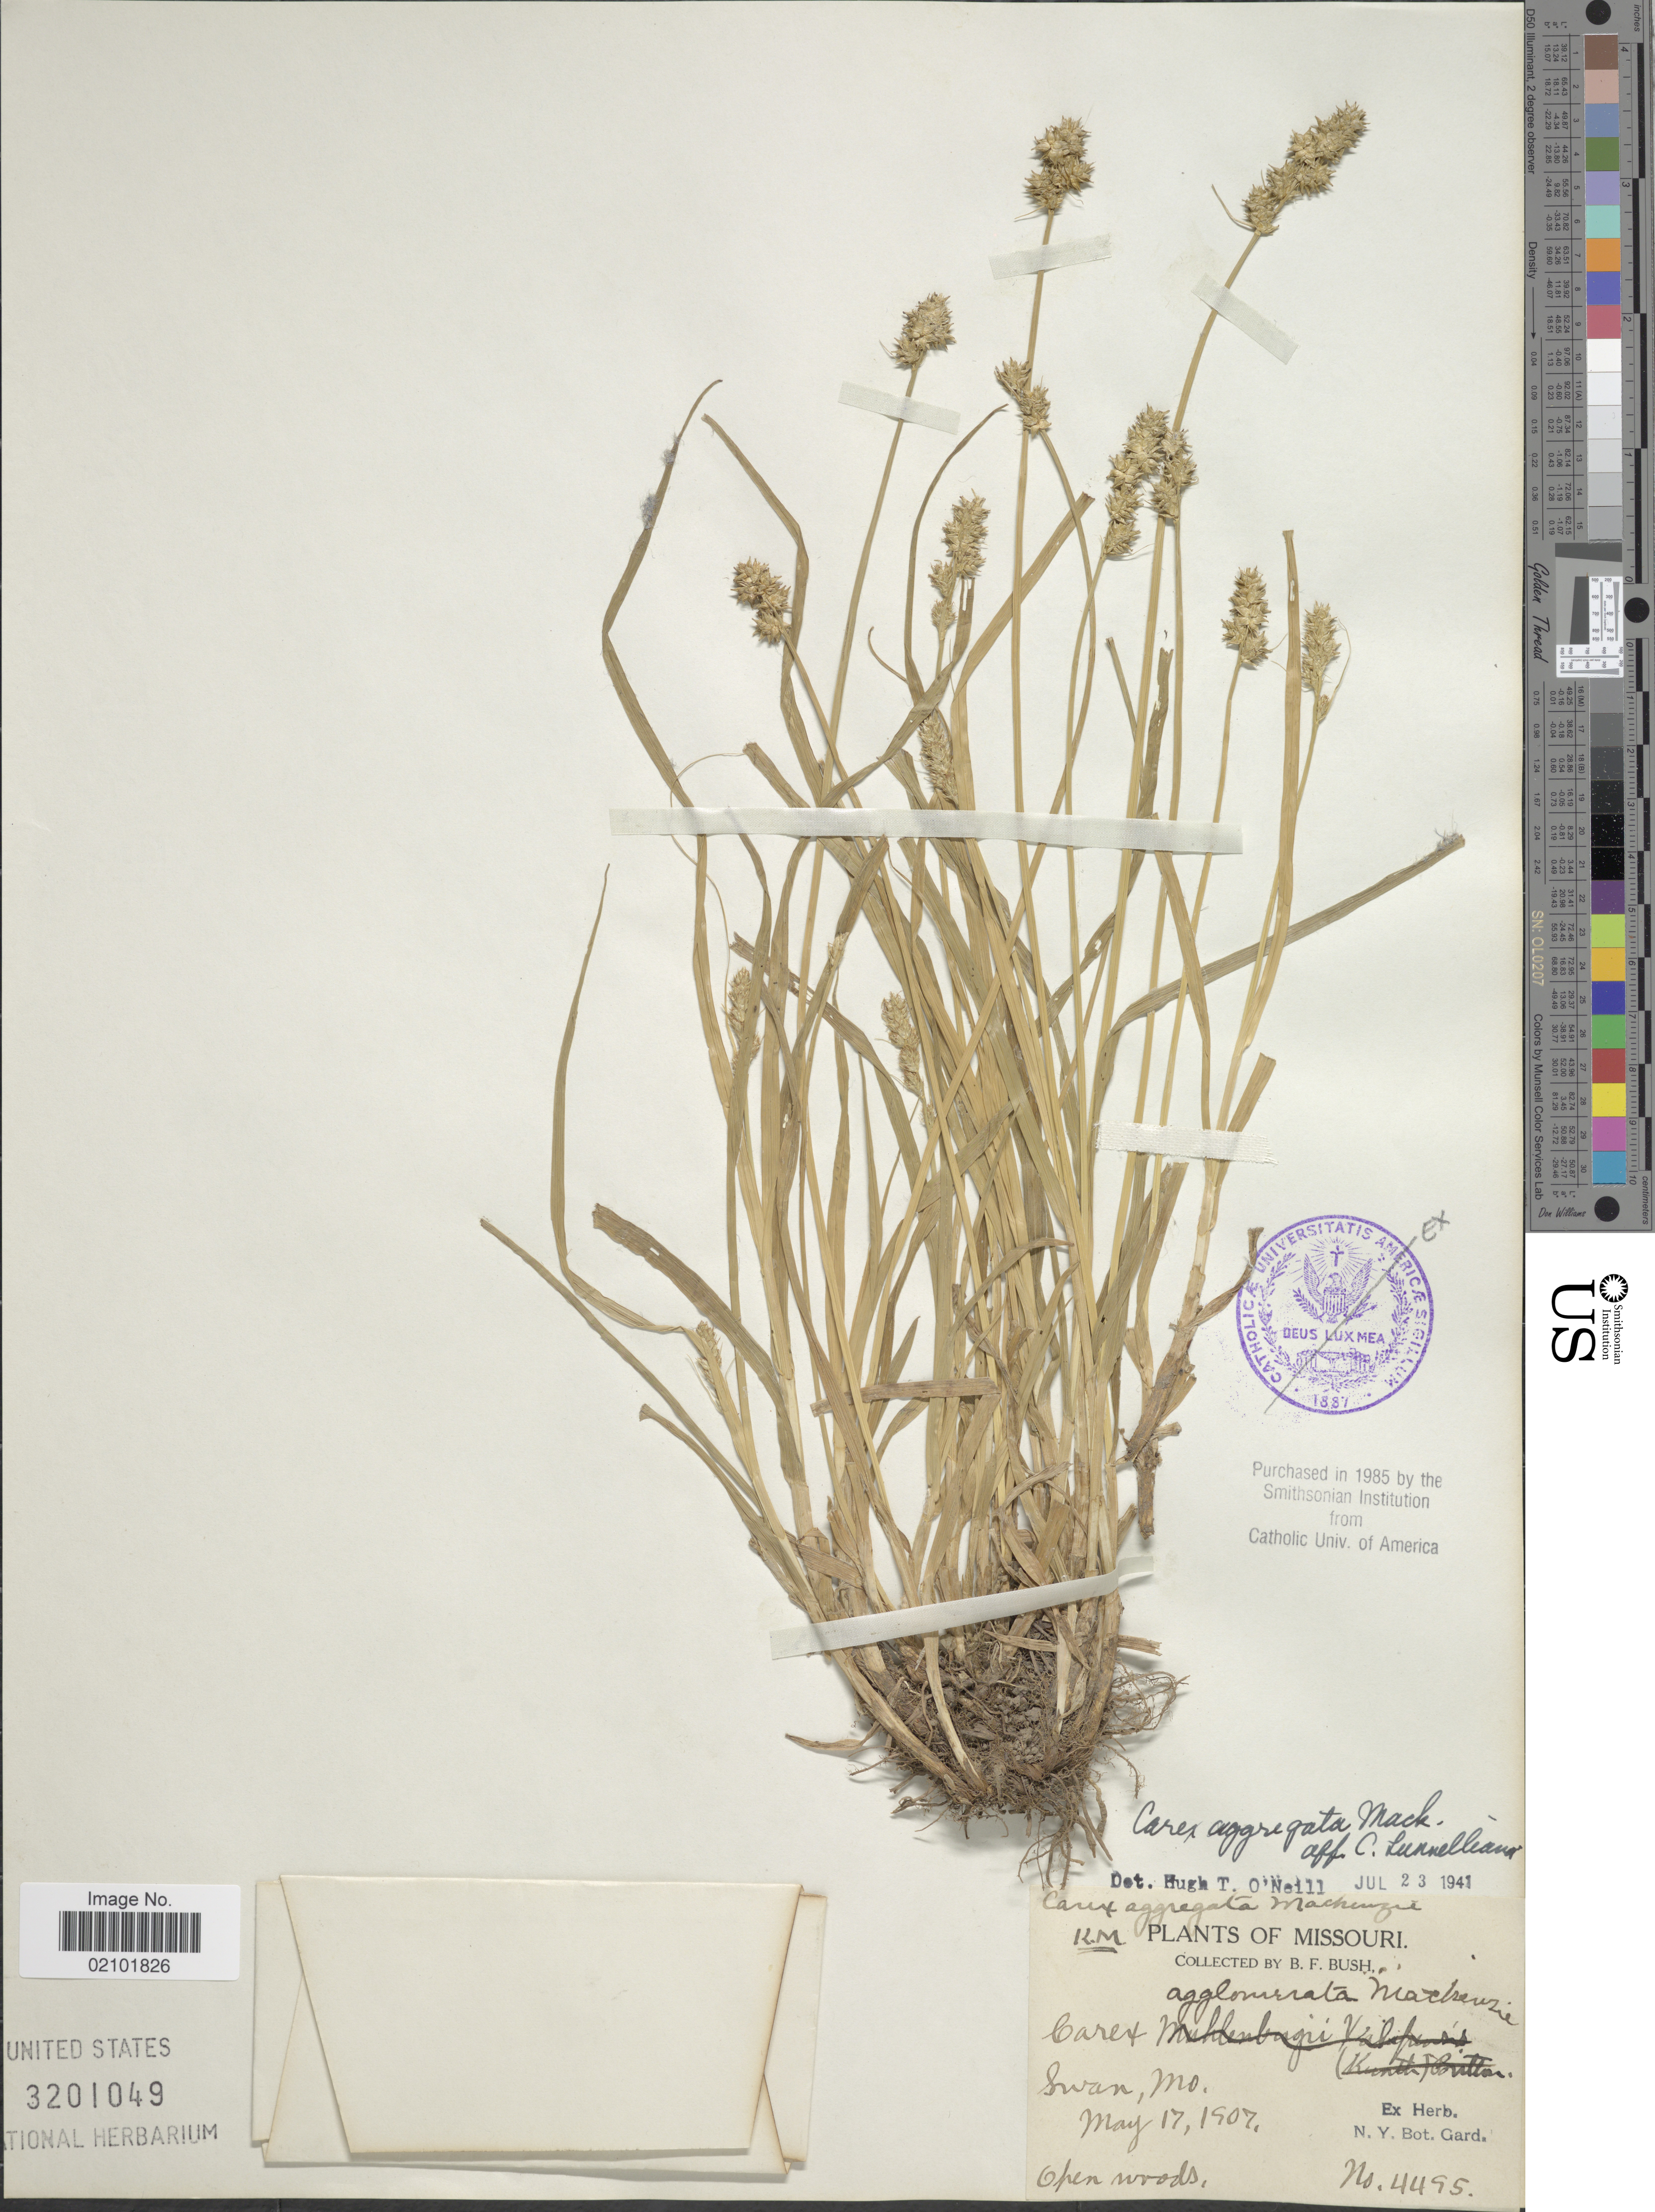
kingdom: Plantae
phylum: Tracheophyta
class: Liliopsida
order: Poales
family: Cyperaceae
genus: Carex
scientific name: Carex aggregata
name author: Mack.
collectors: B. F. Bush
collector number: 4495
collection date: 1907-05-17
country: United States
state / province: Missouri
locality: Swan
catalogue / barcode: US 3201049